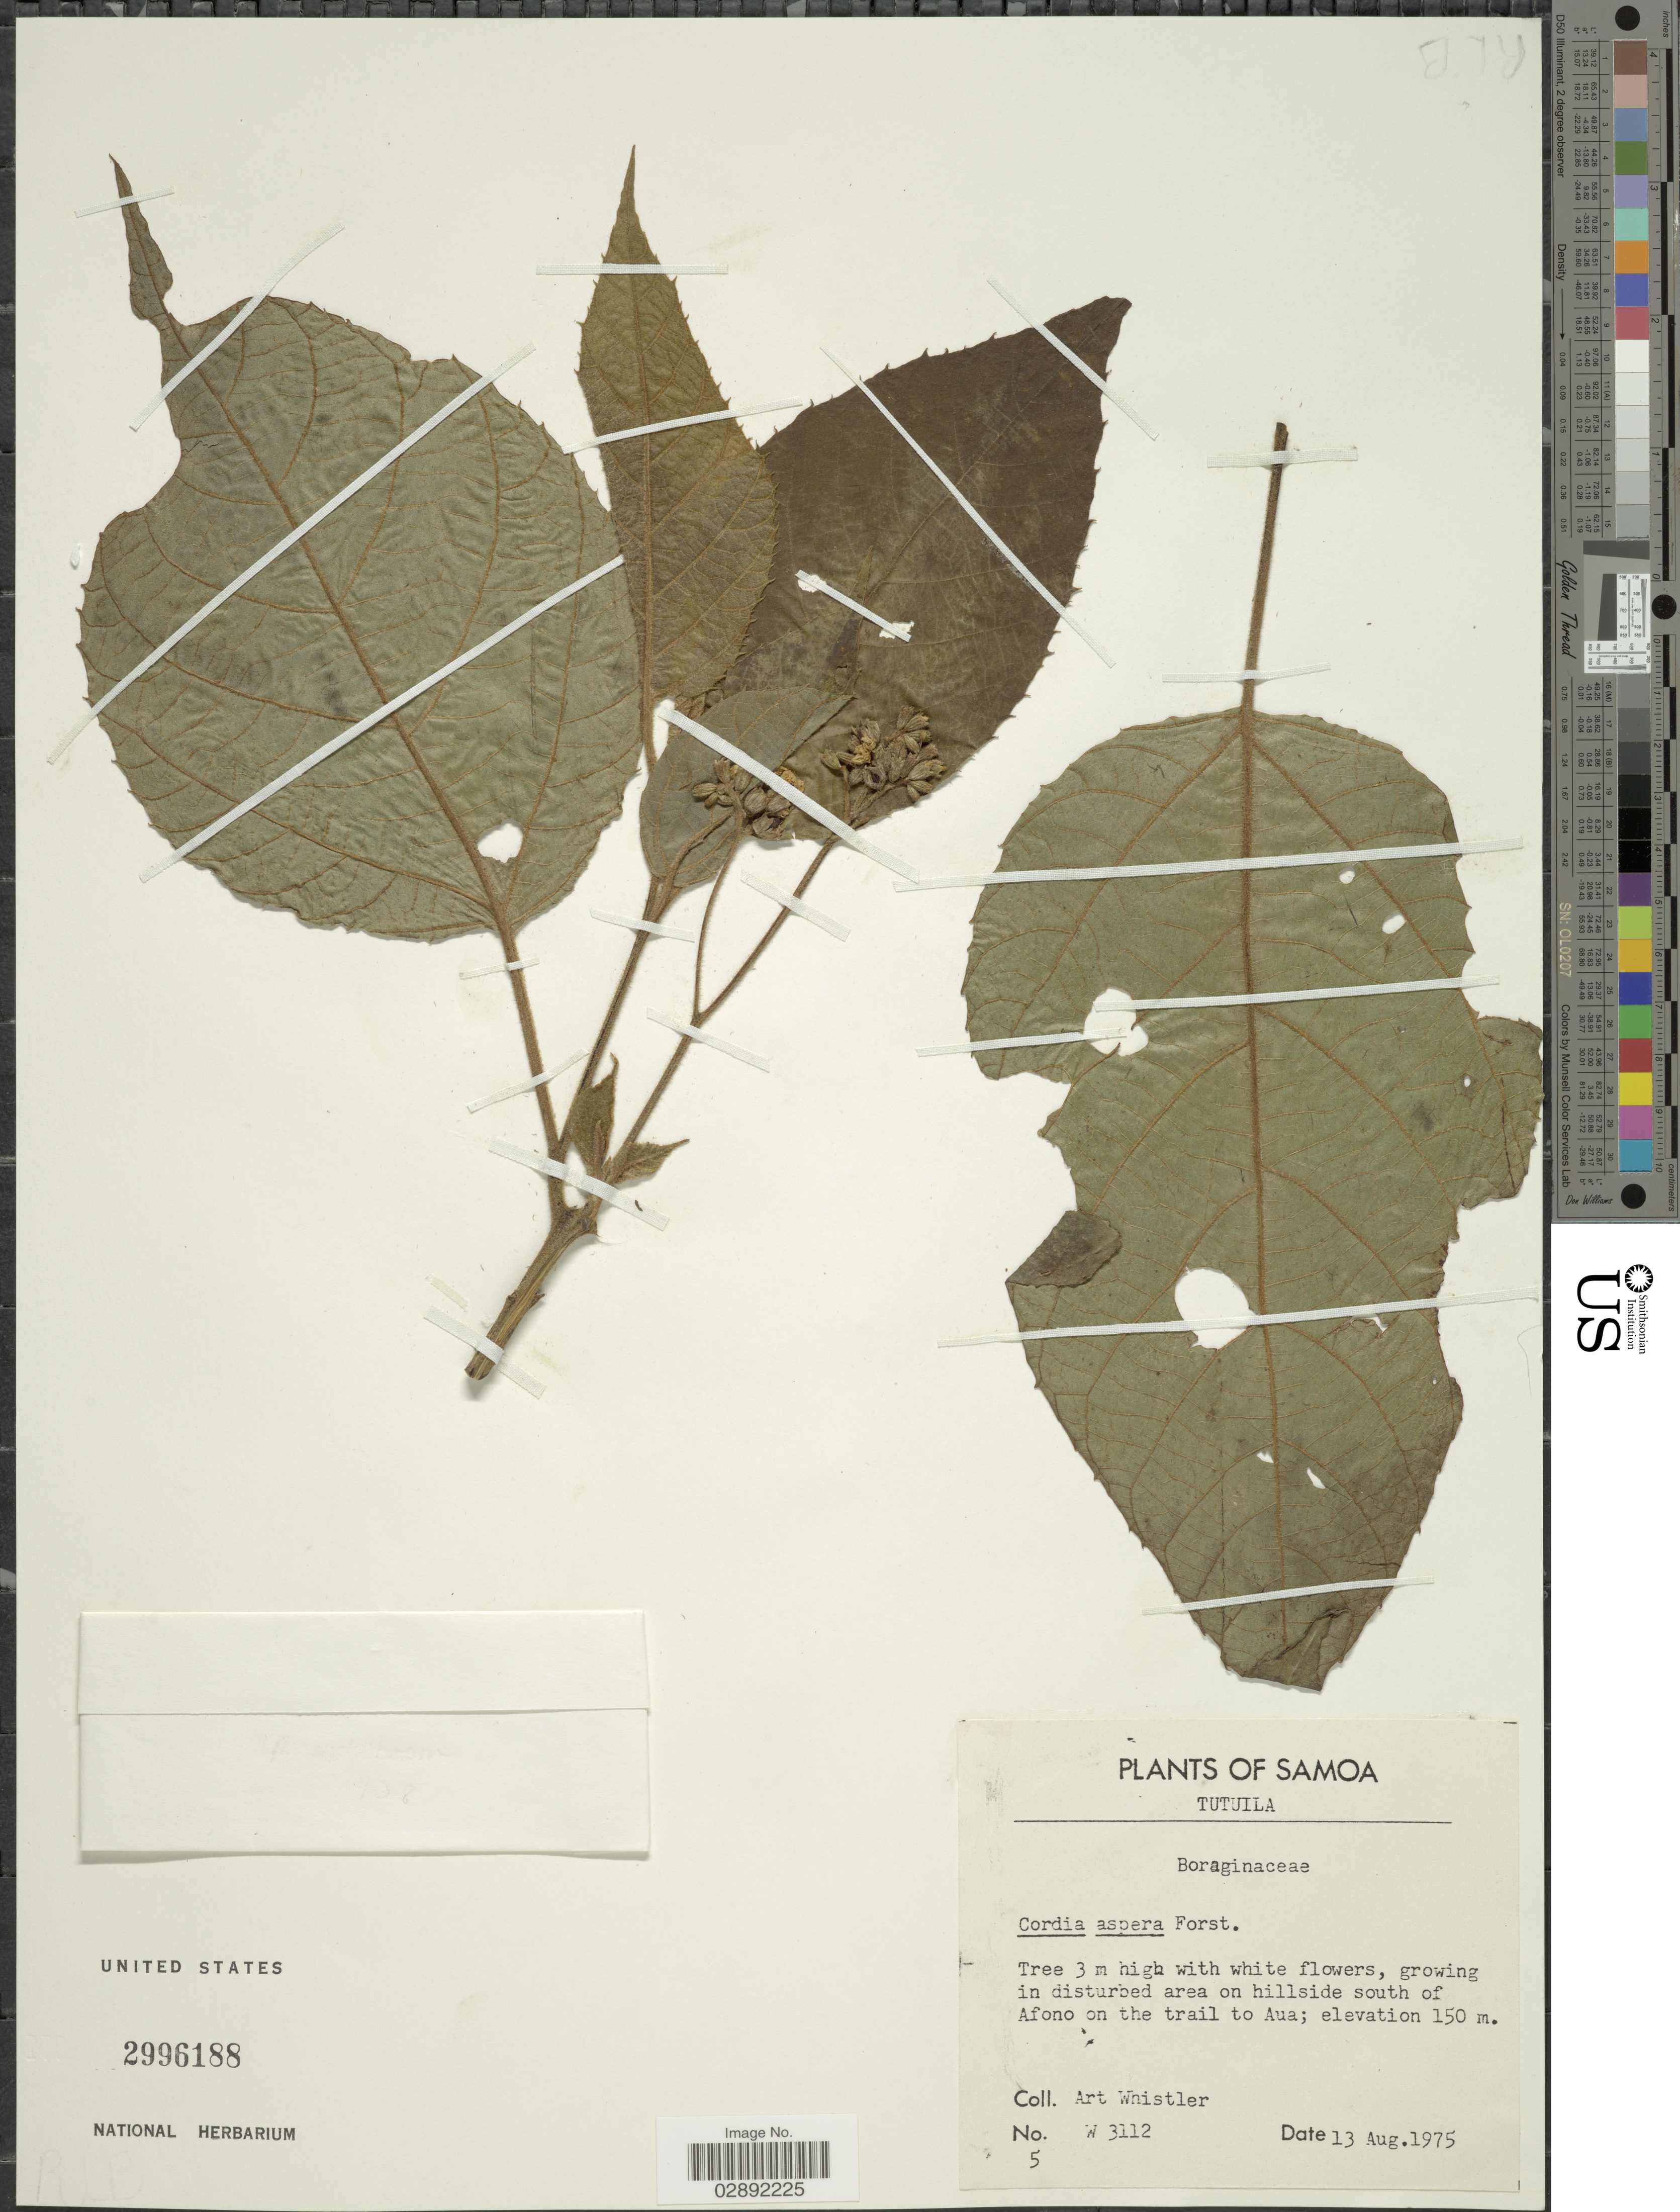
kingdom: Plantae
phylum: Tracheophyta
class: Magnoliopsida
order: Boraginales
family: Cordiaceae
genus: Cordia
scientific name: Cordia aspera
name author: G. Forst.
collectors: A. Whistler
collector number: W3112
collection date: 1975-08-13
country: American Samoa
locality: Samoa. Tutuila. On hillside south of Afono on the trail to Aua.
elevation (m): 150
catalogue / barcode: US 2996188